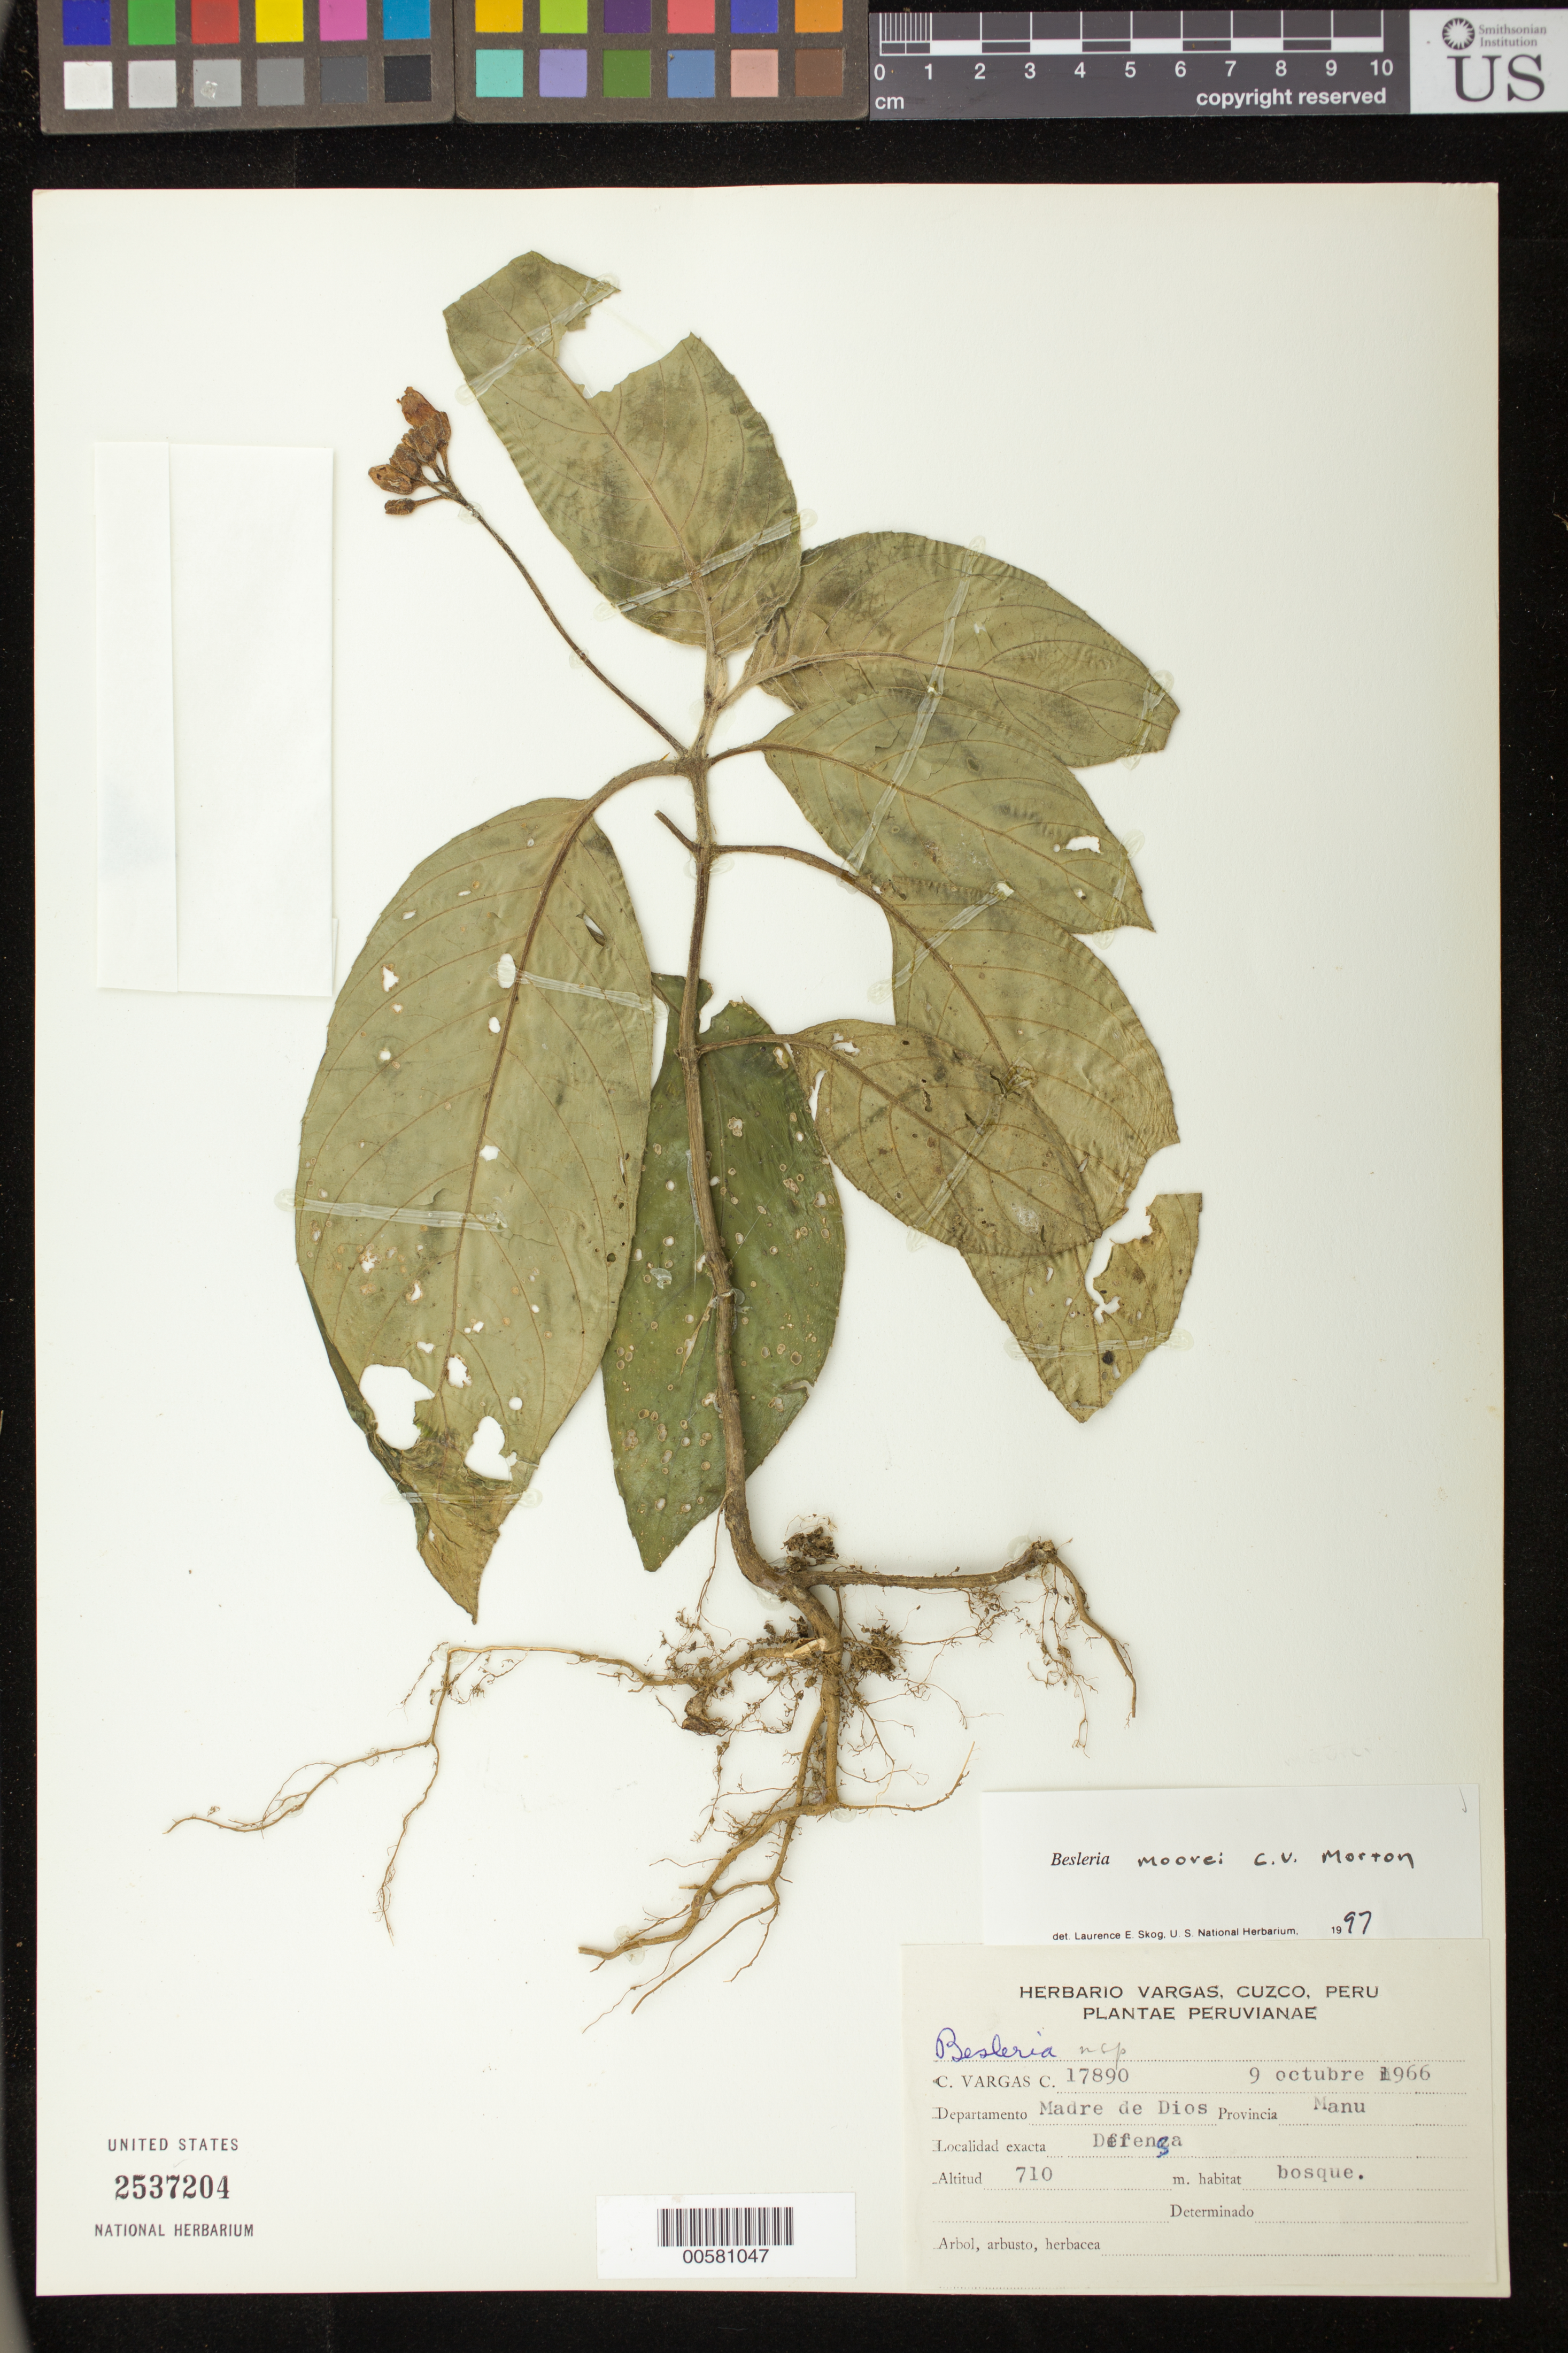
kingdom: Plantae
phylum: Tracheophyta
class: Magnoliopsida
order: Lamiales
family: Gesneriaceae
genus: Besleria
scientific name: Besleria moorei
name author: C.V. Morton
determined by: Skog, Laurence E.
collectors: C. Vargas C.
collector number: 17890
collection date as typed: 09 Oct 1966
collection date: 1966-10-09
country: Peru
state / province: Madre de Dios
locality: Prov. Manu; Defensa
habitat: Bosque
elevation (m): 710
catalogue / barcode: US 2537204